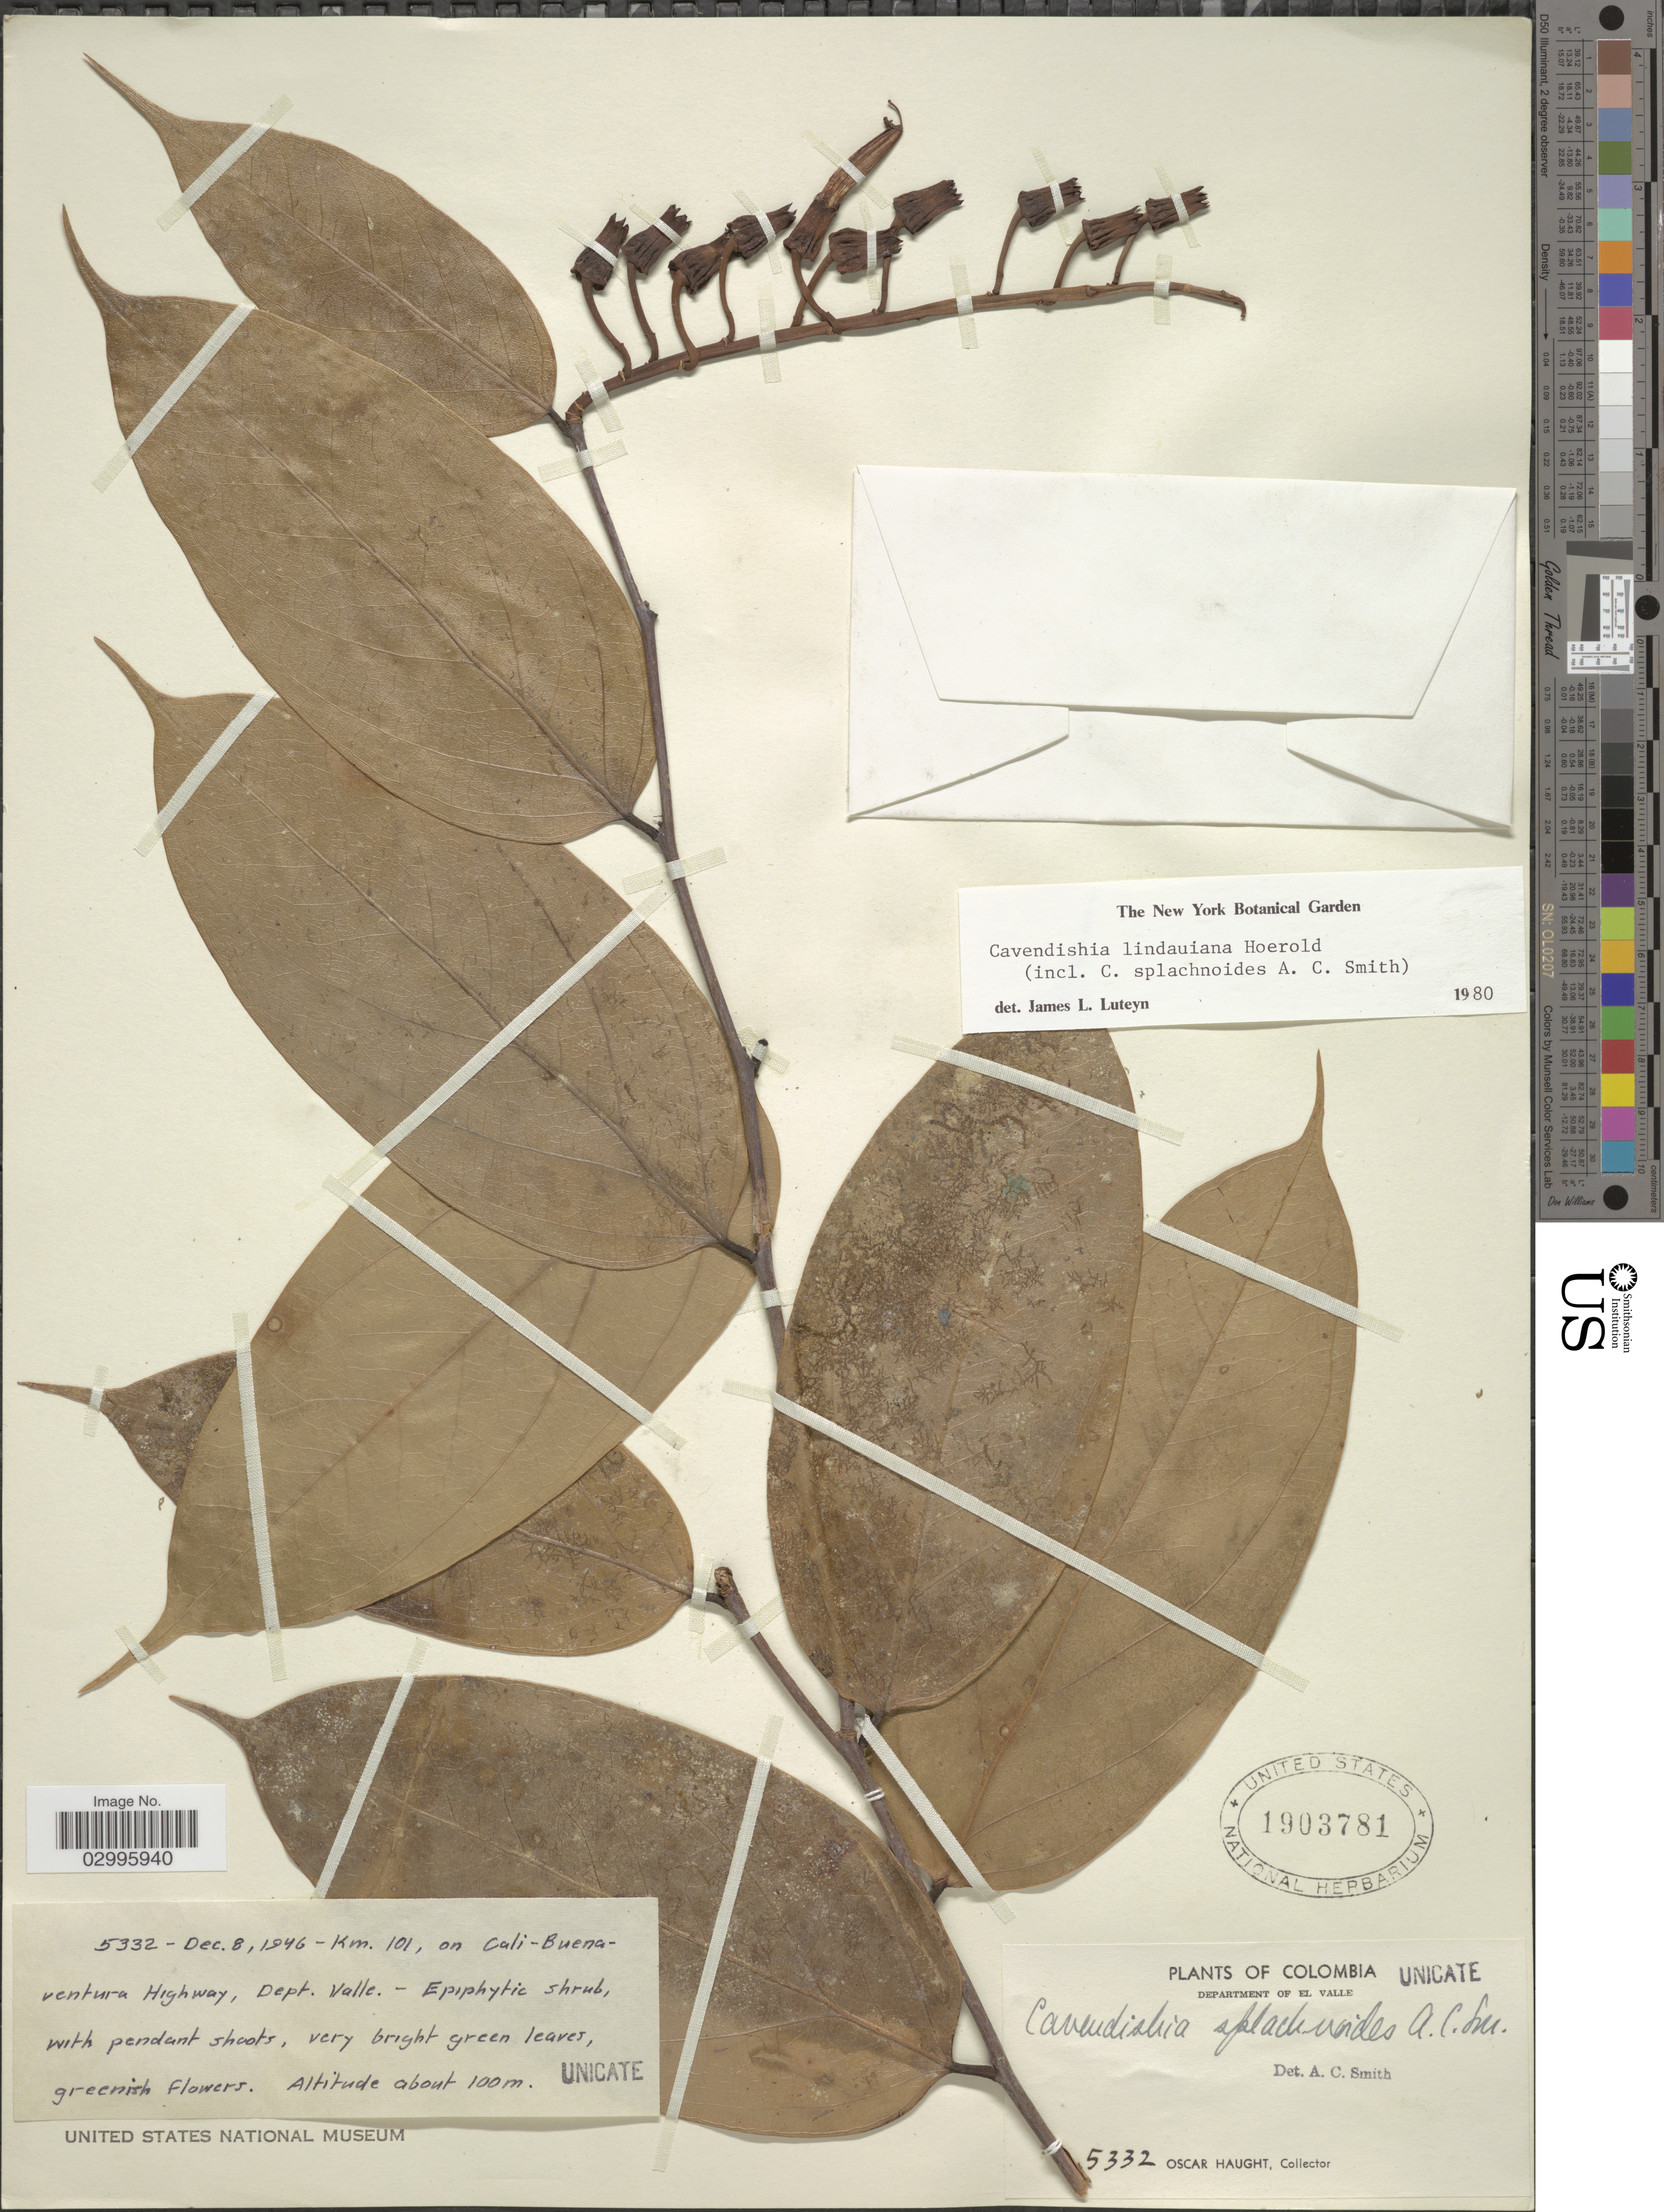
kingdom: Plantae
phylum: Tracheophyta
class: Magnoliopsida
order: Ericales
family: Ericaceae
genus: Cavendishia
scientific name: Cavendishia lindauiana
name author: Hoerold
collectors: O. Haught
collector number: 5332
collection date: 1946-12-08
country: Colombia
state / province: Valle del Cauca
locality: Km. 101, on Cali-Buenaventura Highway.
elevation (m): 100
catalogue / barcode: US 1903781